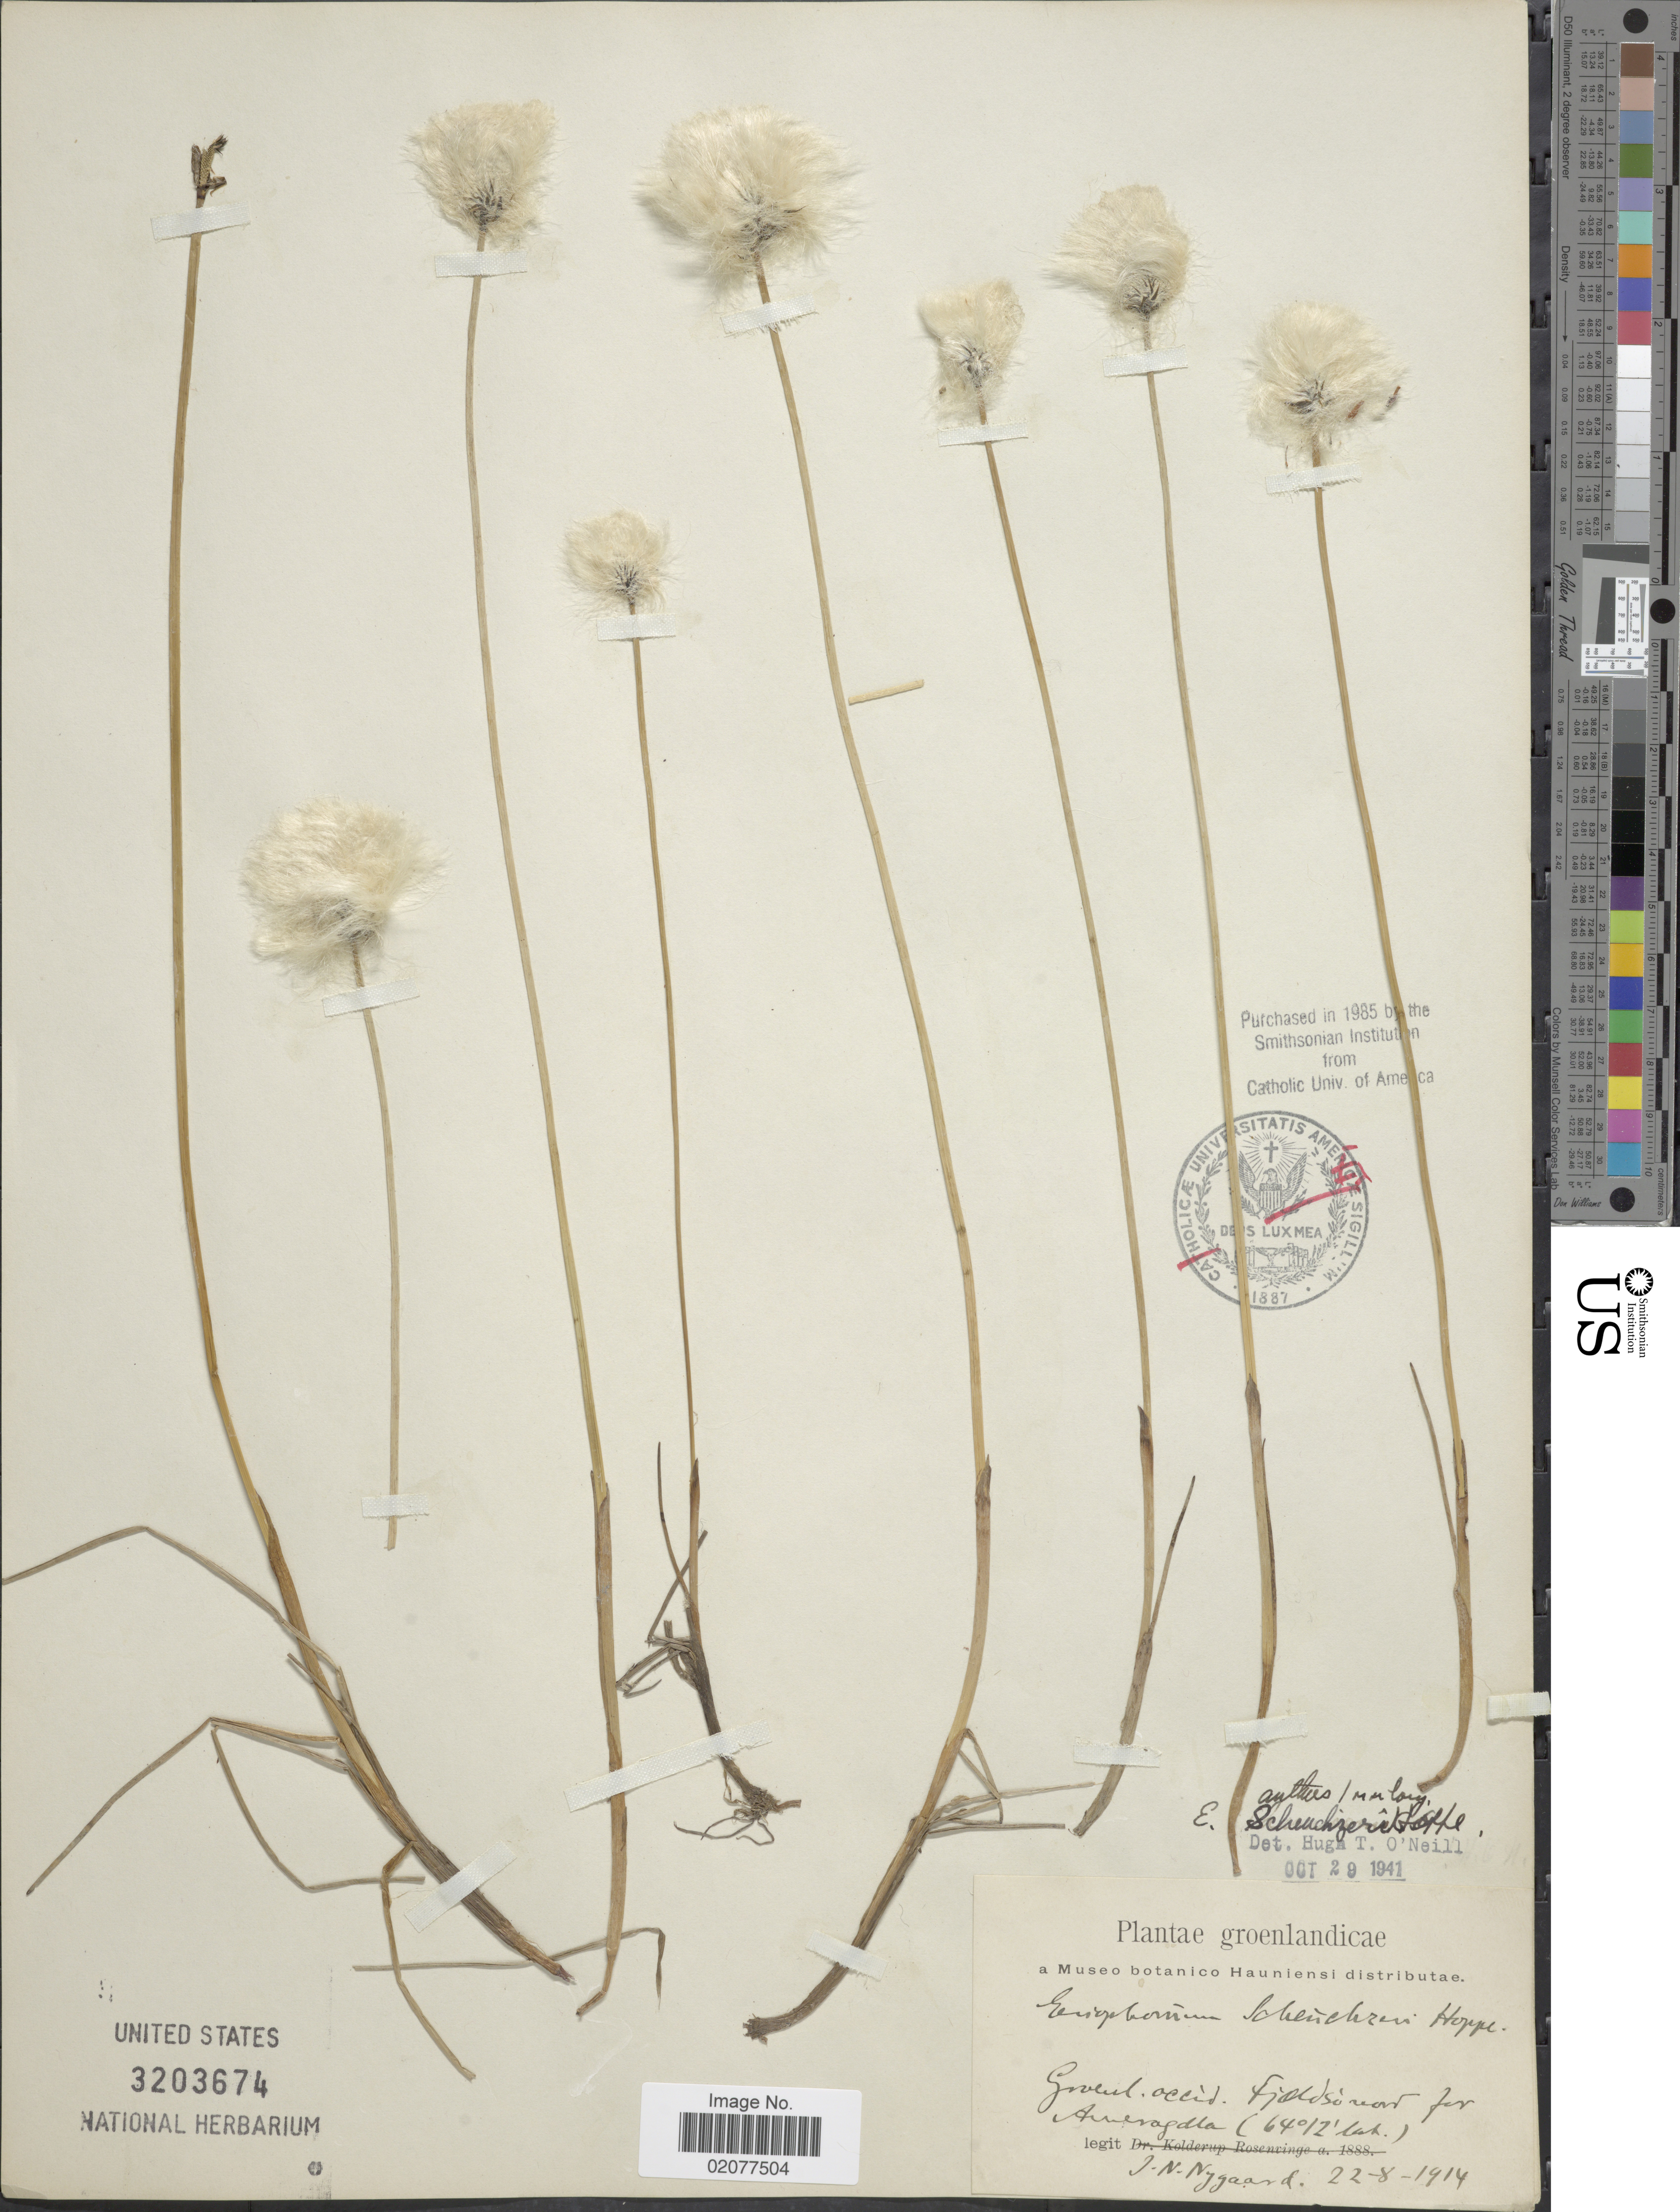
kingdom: Plantae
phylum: Tracheophyta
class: Liliopsida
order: Poales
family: Cyperaceae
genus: Eriophorum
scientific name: Eriophorum scheuchzeri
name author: Hoppe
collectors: J. Nygaard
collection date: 1914-08-22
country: Greenland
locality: Groenl. occid. Fjeld sø nord for Ameragdla.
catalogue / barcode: US 3203674